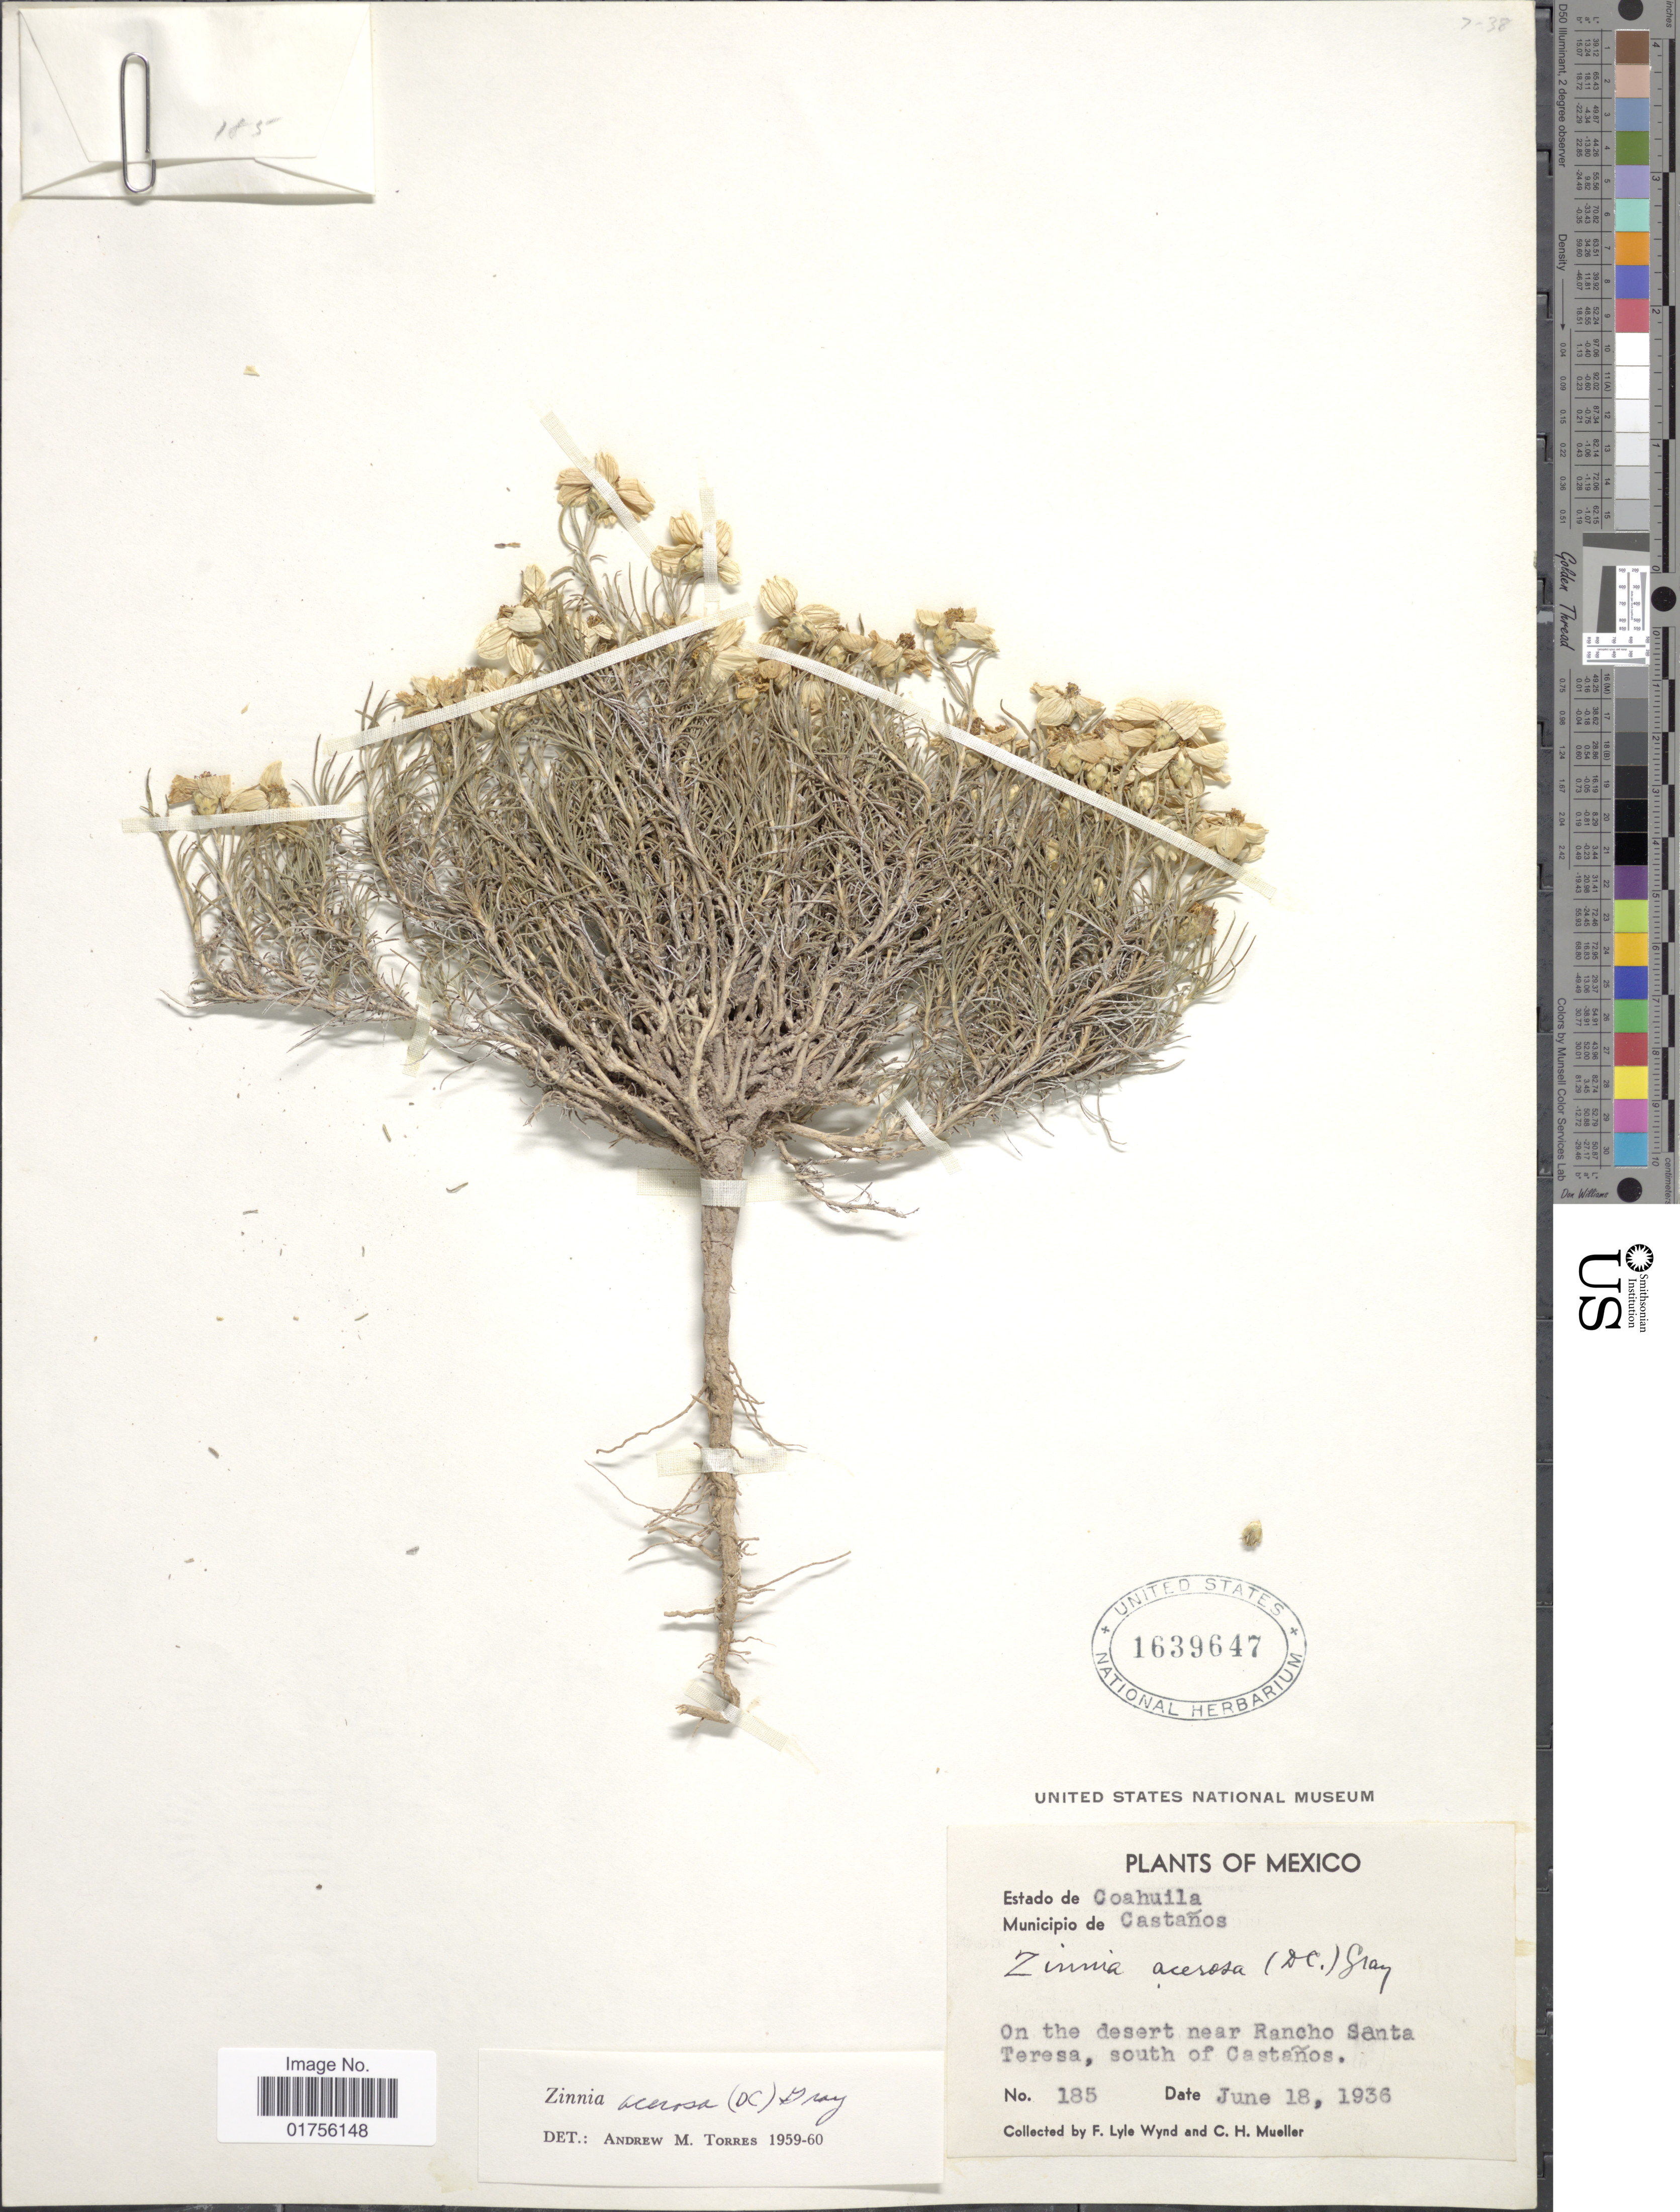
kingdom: Plantae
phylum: Tracheophyta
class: Magnoliopsida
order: Asterales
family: Asteraceae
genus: Zinnia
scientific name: Zinnia acerosa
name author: (DC.) A. Gray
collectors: F. L. Wynd & C. H. Mueller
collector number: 185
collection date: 1936-06-18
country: Mexico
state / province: Coahuila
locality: Estado de Coahuila, Municipio de Castanos, On the desert near Rancho Santa Teresa, south of Castanos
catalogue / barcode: US 1639647